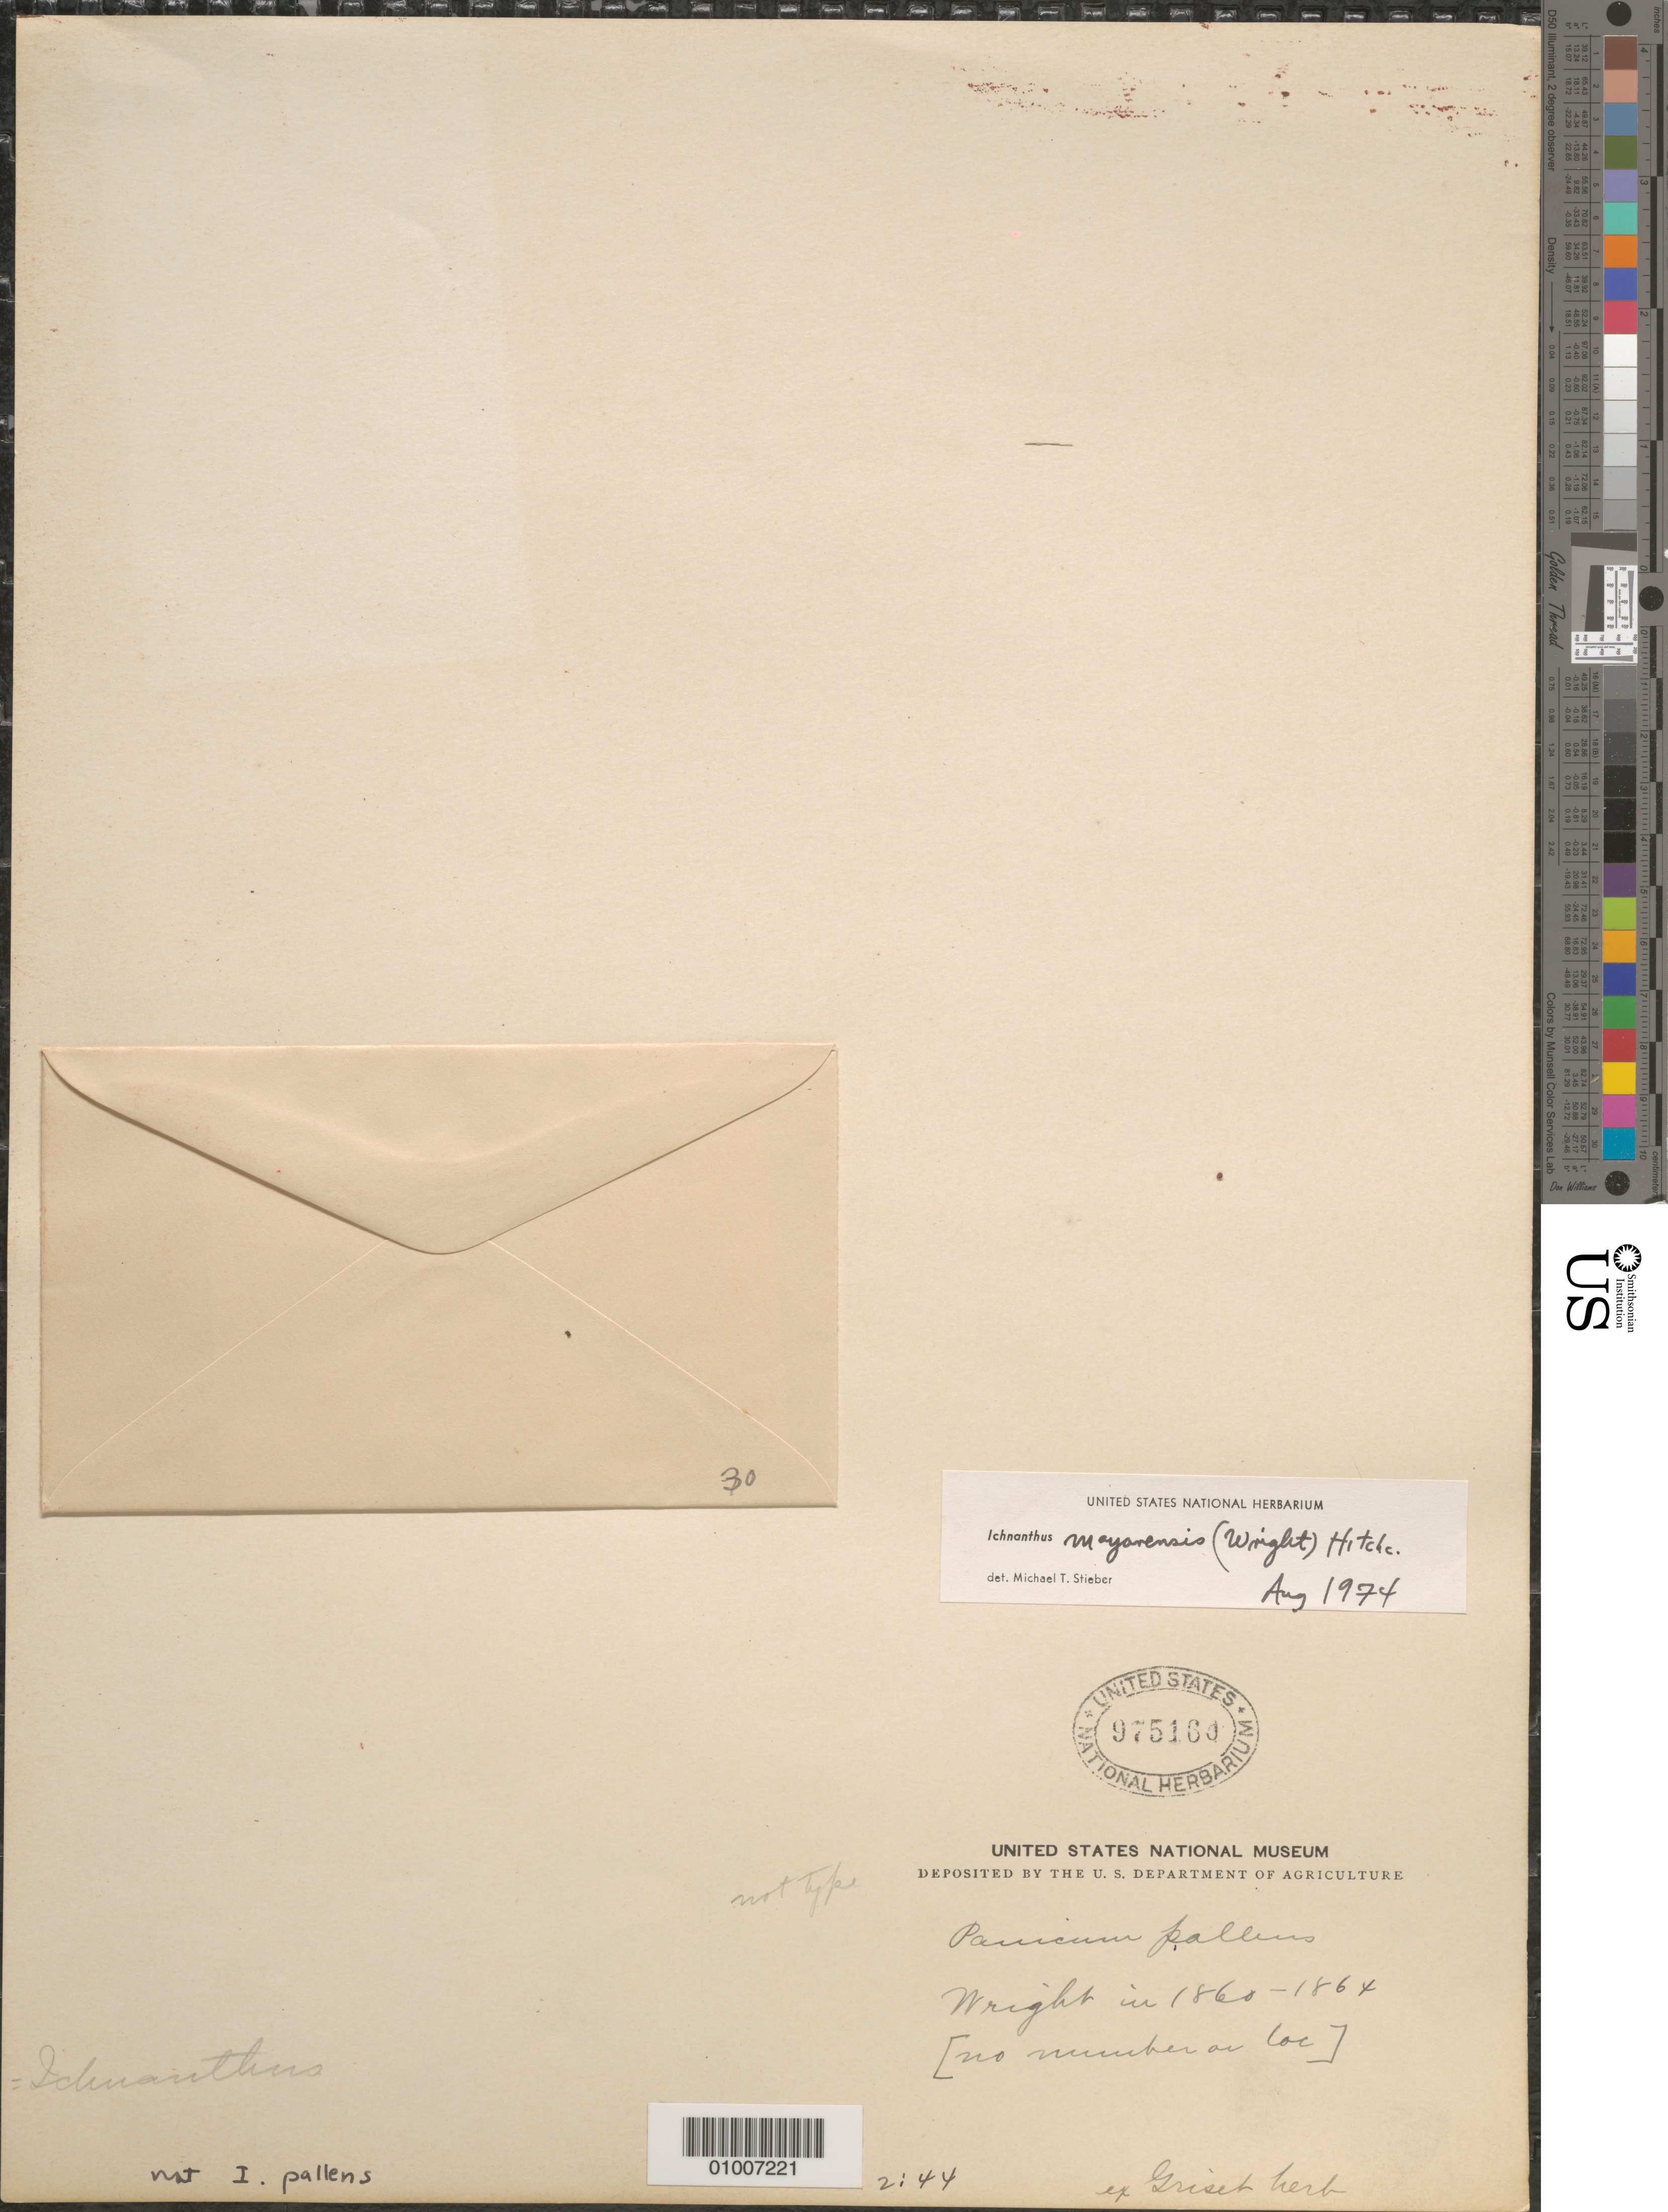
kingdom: Plantae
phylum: Tracheophyta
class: Liliopsida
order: Poales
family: Poaceae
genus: Ichnanthus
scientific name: Ichnanthus mayarensis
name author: (C. Wright) Hitchc.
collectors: Wright, --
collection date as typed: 1860 to -- --- 1864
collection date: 1860/1864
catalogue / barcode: US 975160